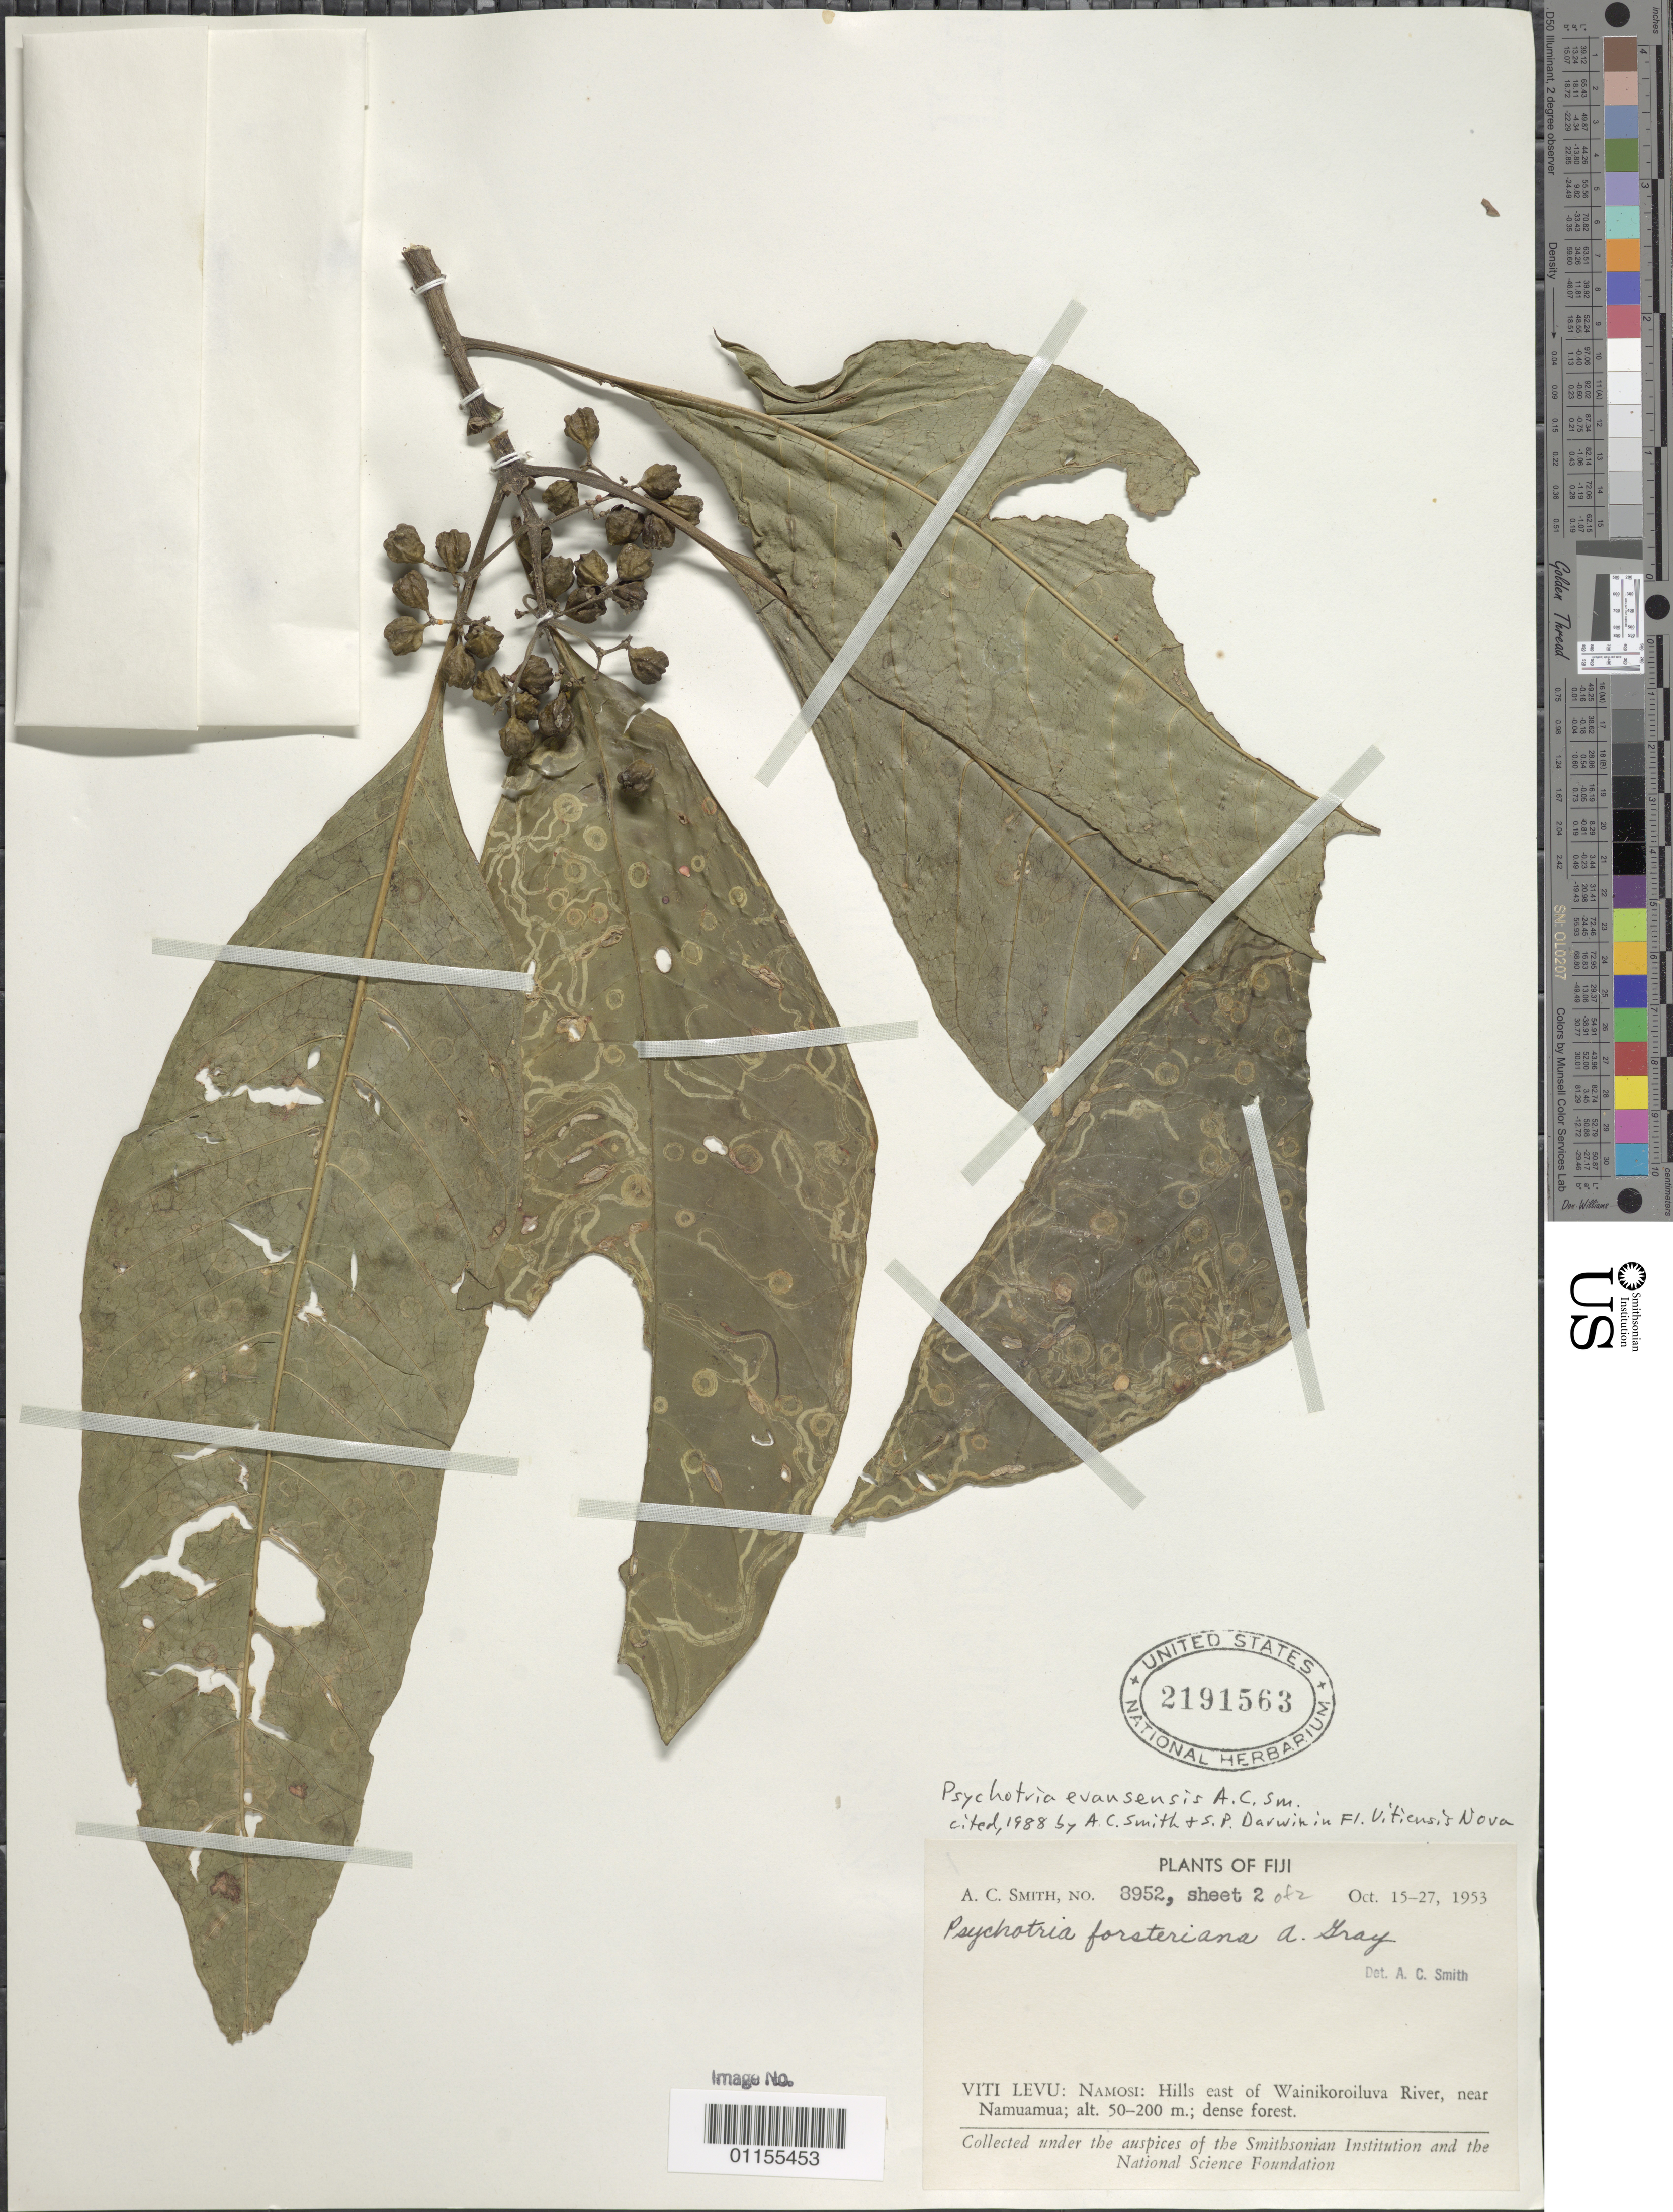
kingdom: Plantae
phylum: Tracheophyta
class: Magnoliopsida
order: Gentianales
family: Rubiaceae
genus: Psychotria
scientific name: Psychotria evansensis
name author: A.C. Sm.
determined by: Smith, A. C.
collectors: A. C. Smith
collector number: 8952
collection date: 1953-10-15/1953-10-27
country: Fiji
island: Viti Levu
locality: Namosi: Hills E of Wainikoroiluva River, near Namuamua.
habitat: Dense forest.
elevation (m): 50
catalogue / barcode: US 2191563